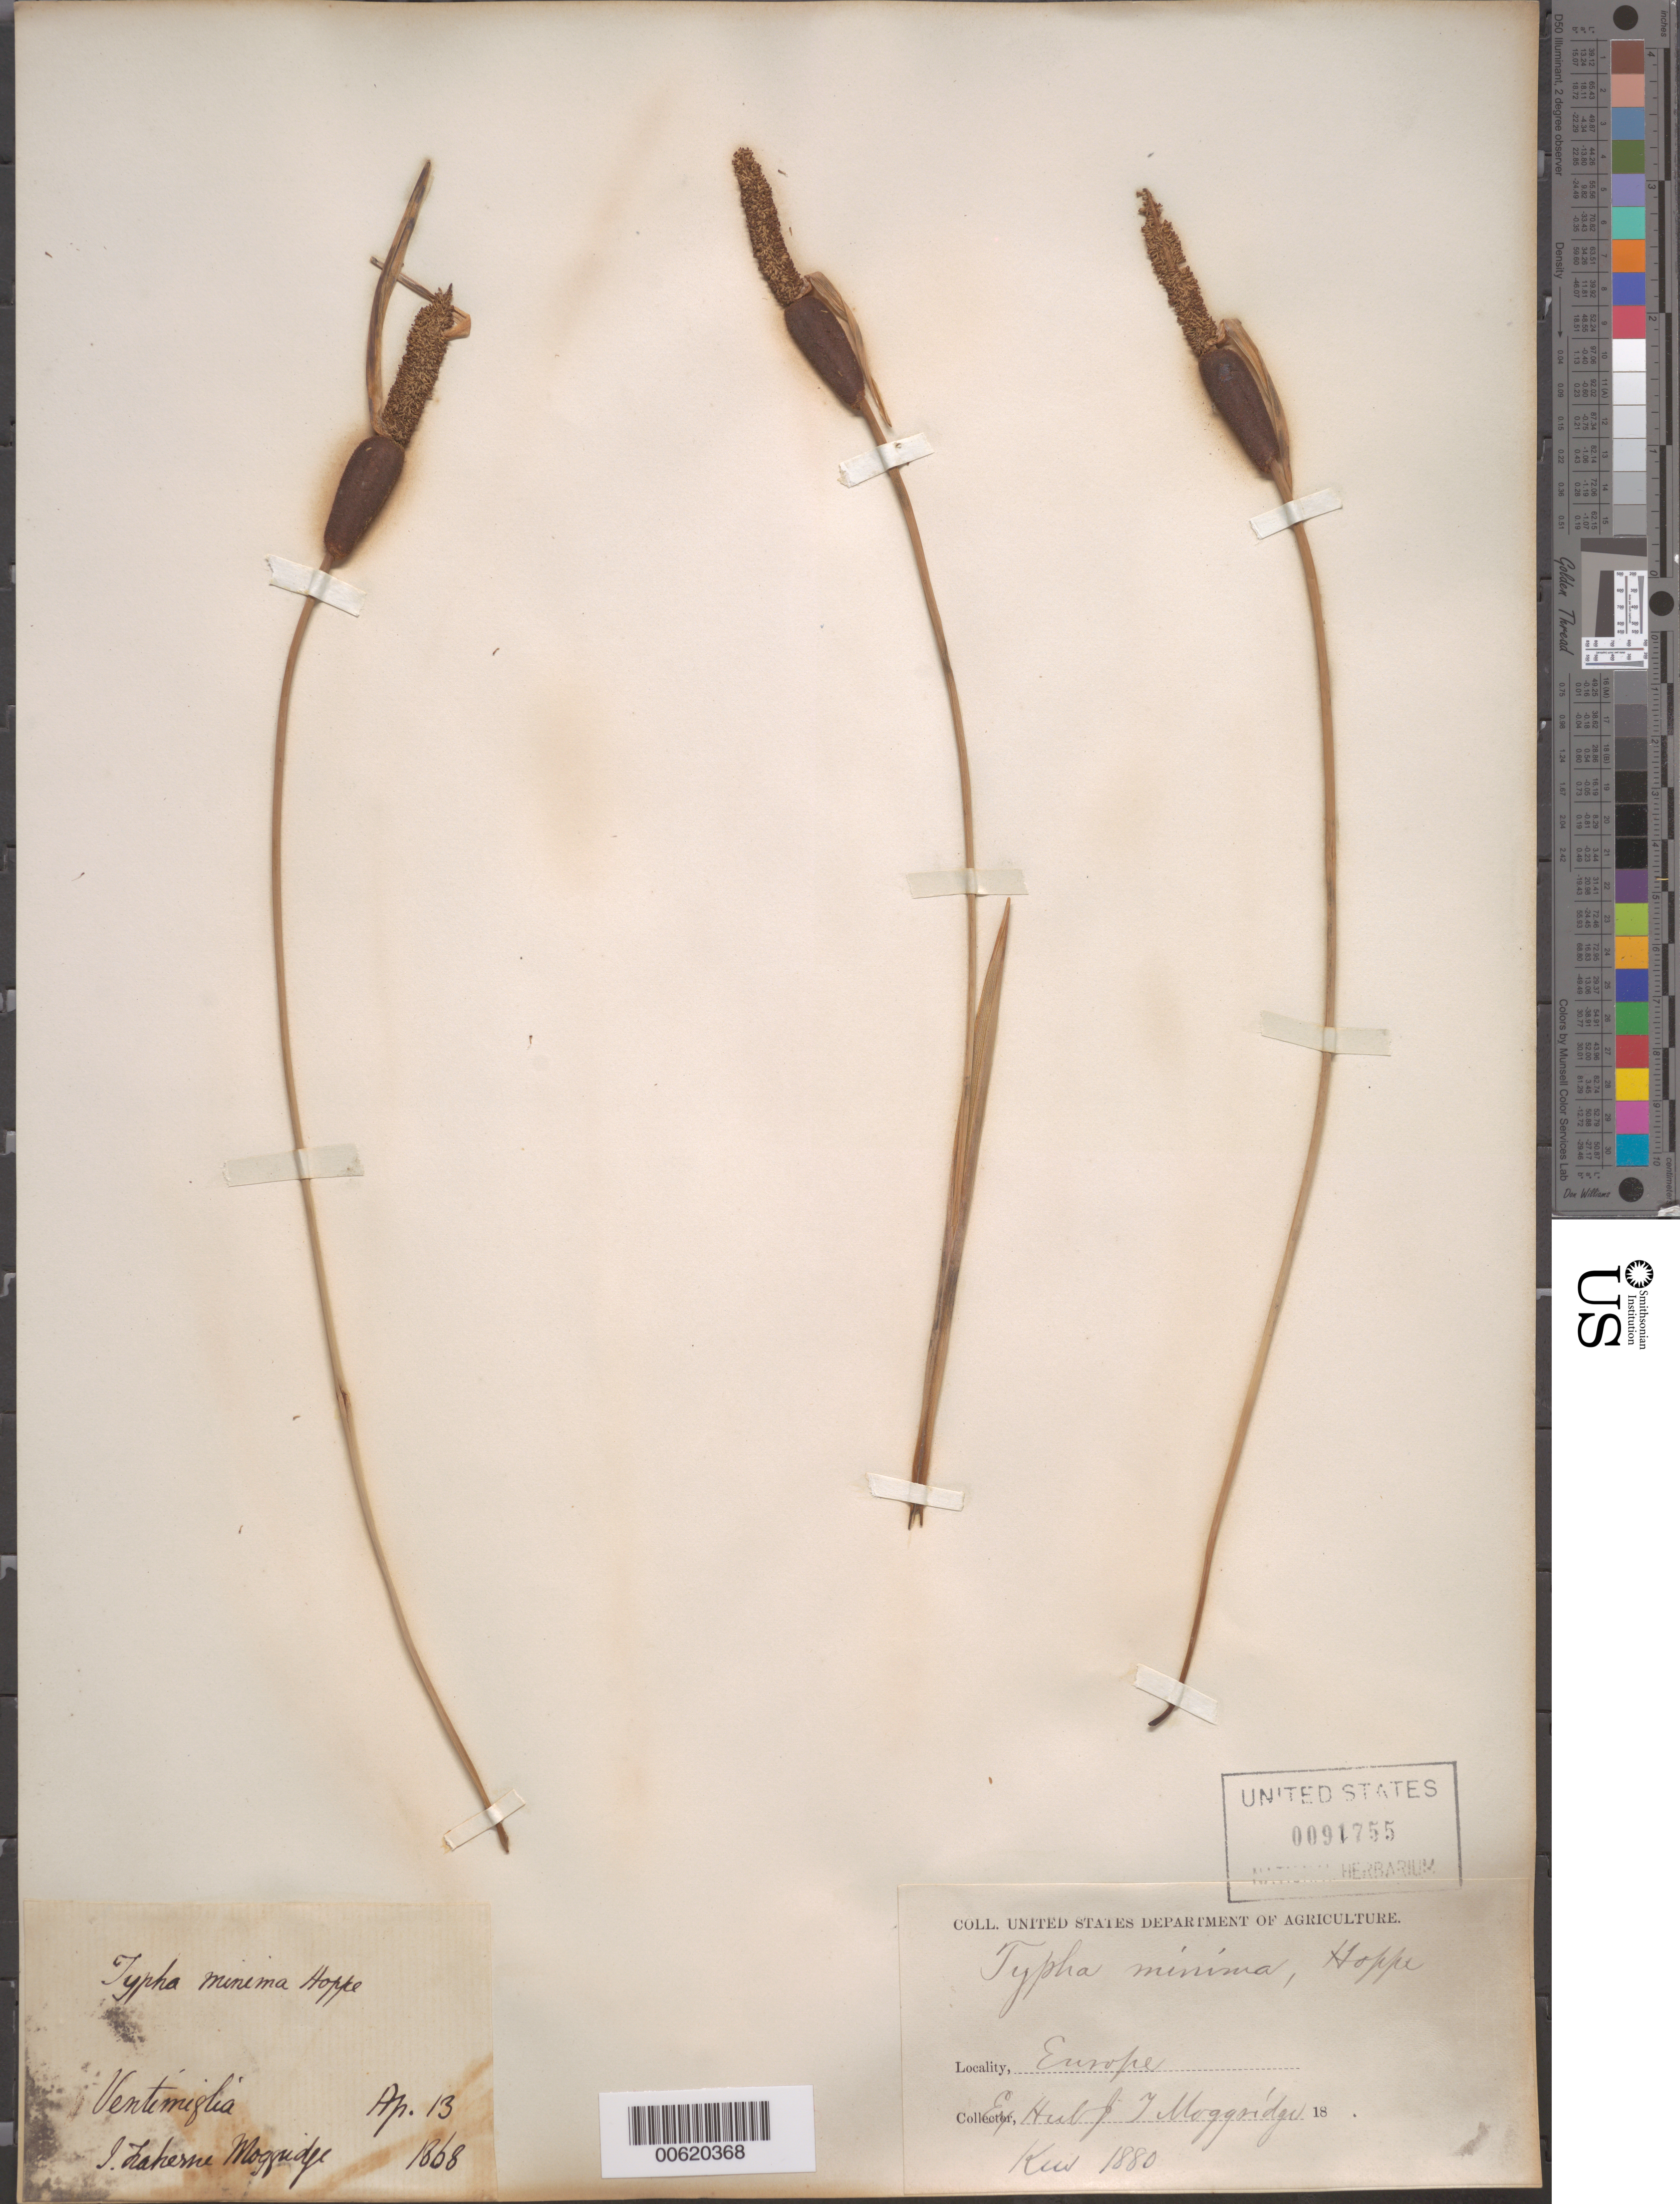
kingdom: Plantae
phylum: Tracheophyta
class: Liliopsida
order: Poales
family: Typhaceae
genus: Typha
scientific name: Typha minima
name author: Funck ex Hoppe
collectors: J. T. Moggridge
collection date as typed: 13 Apr 1868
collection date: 1868-04-13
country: Italy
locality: Ventemiglia [Ventimiglia?]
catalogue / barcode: US 91755